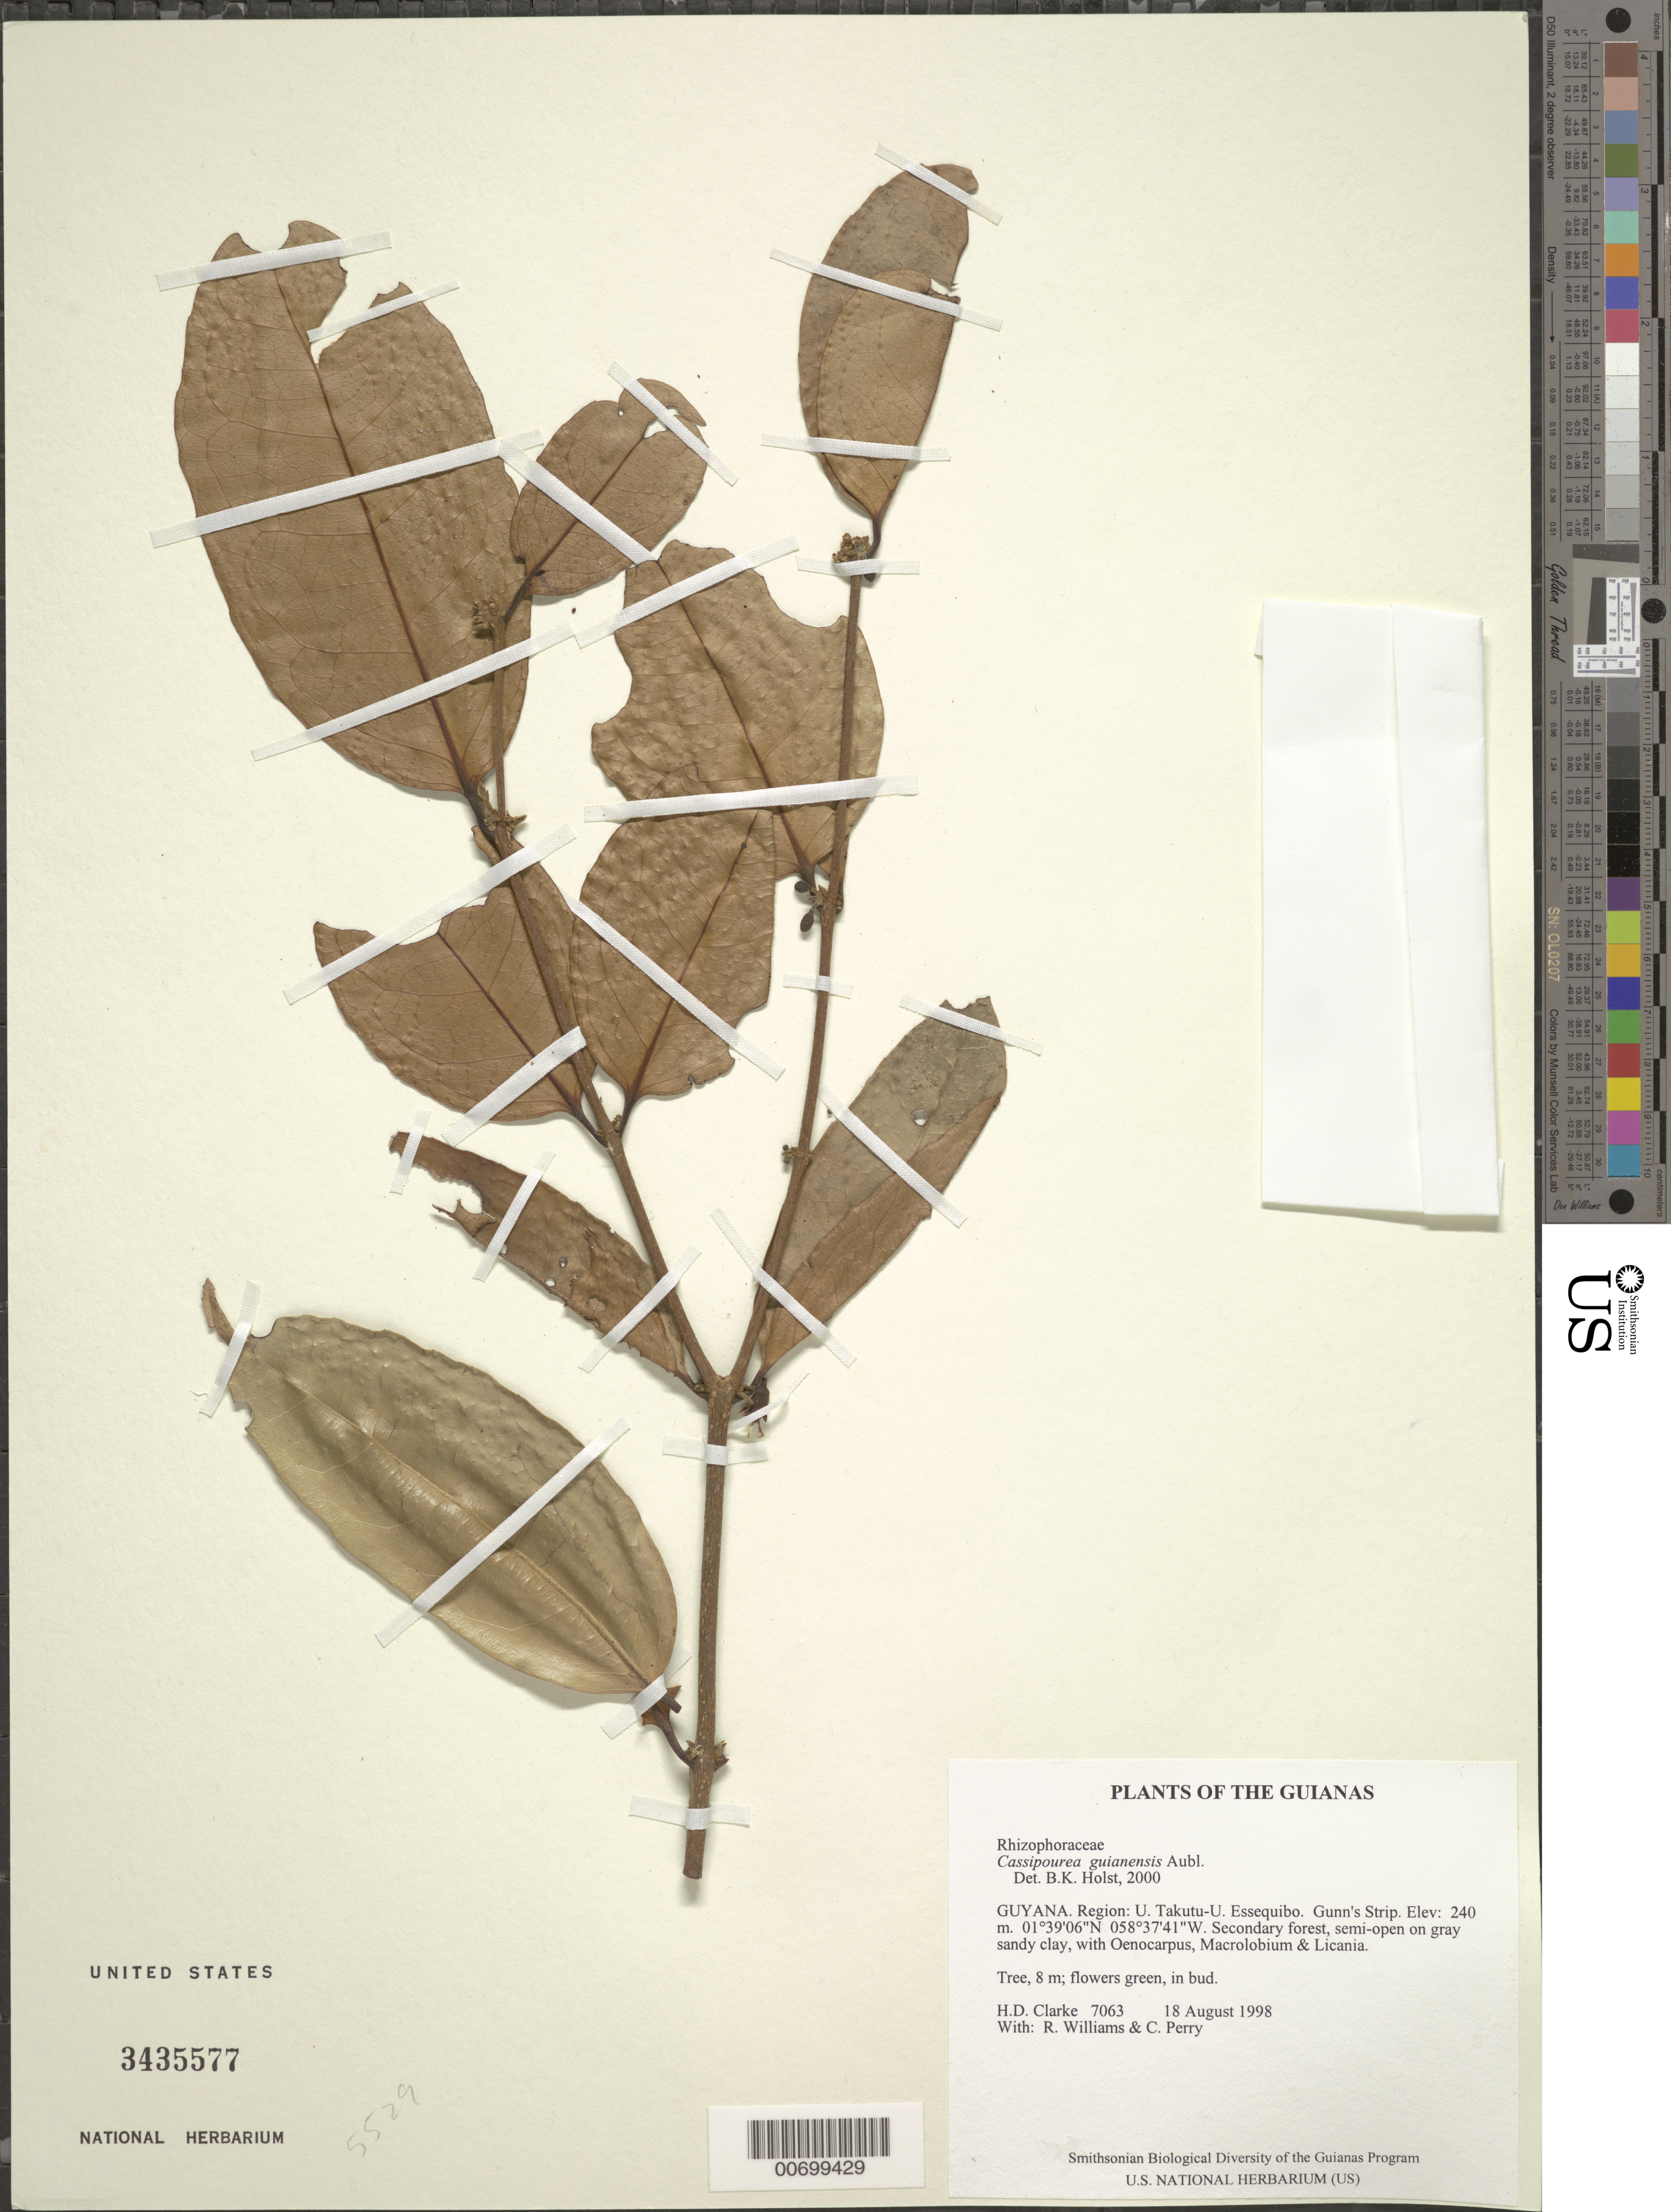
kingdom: Plantae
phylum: Tracheophyta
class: Magnoliopsida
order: Malpighiales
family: Rhizophoraceae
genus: Cassipourea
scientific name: Cassipourea guianensis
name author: Aubl.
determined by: Holst, Bruce K.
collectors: H. D. Clarke, R. Williams & C. Perry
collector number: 7063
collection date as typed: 18 August 1998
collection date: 1998-08-18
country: Guyana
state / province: U. Takutu-U. Essequibo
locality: Gunn's Strip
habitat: Secondary forest, semi-open on gray sandy clay, with Oenocarpus, Macrolobium & Licania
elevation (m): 240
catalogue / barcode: US 3435577